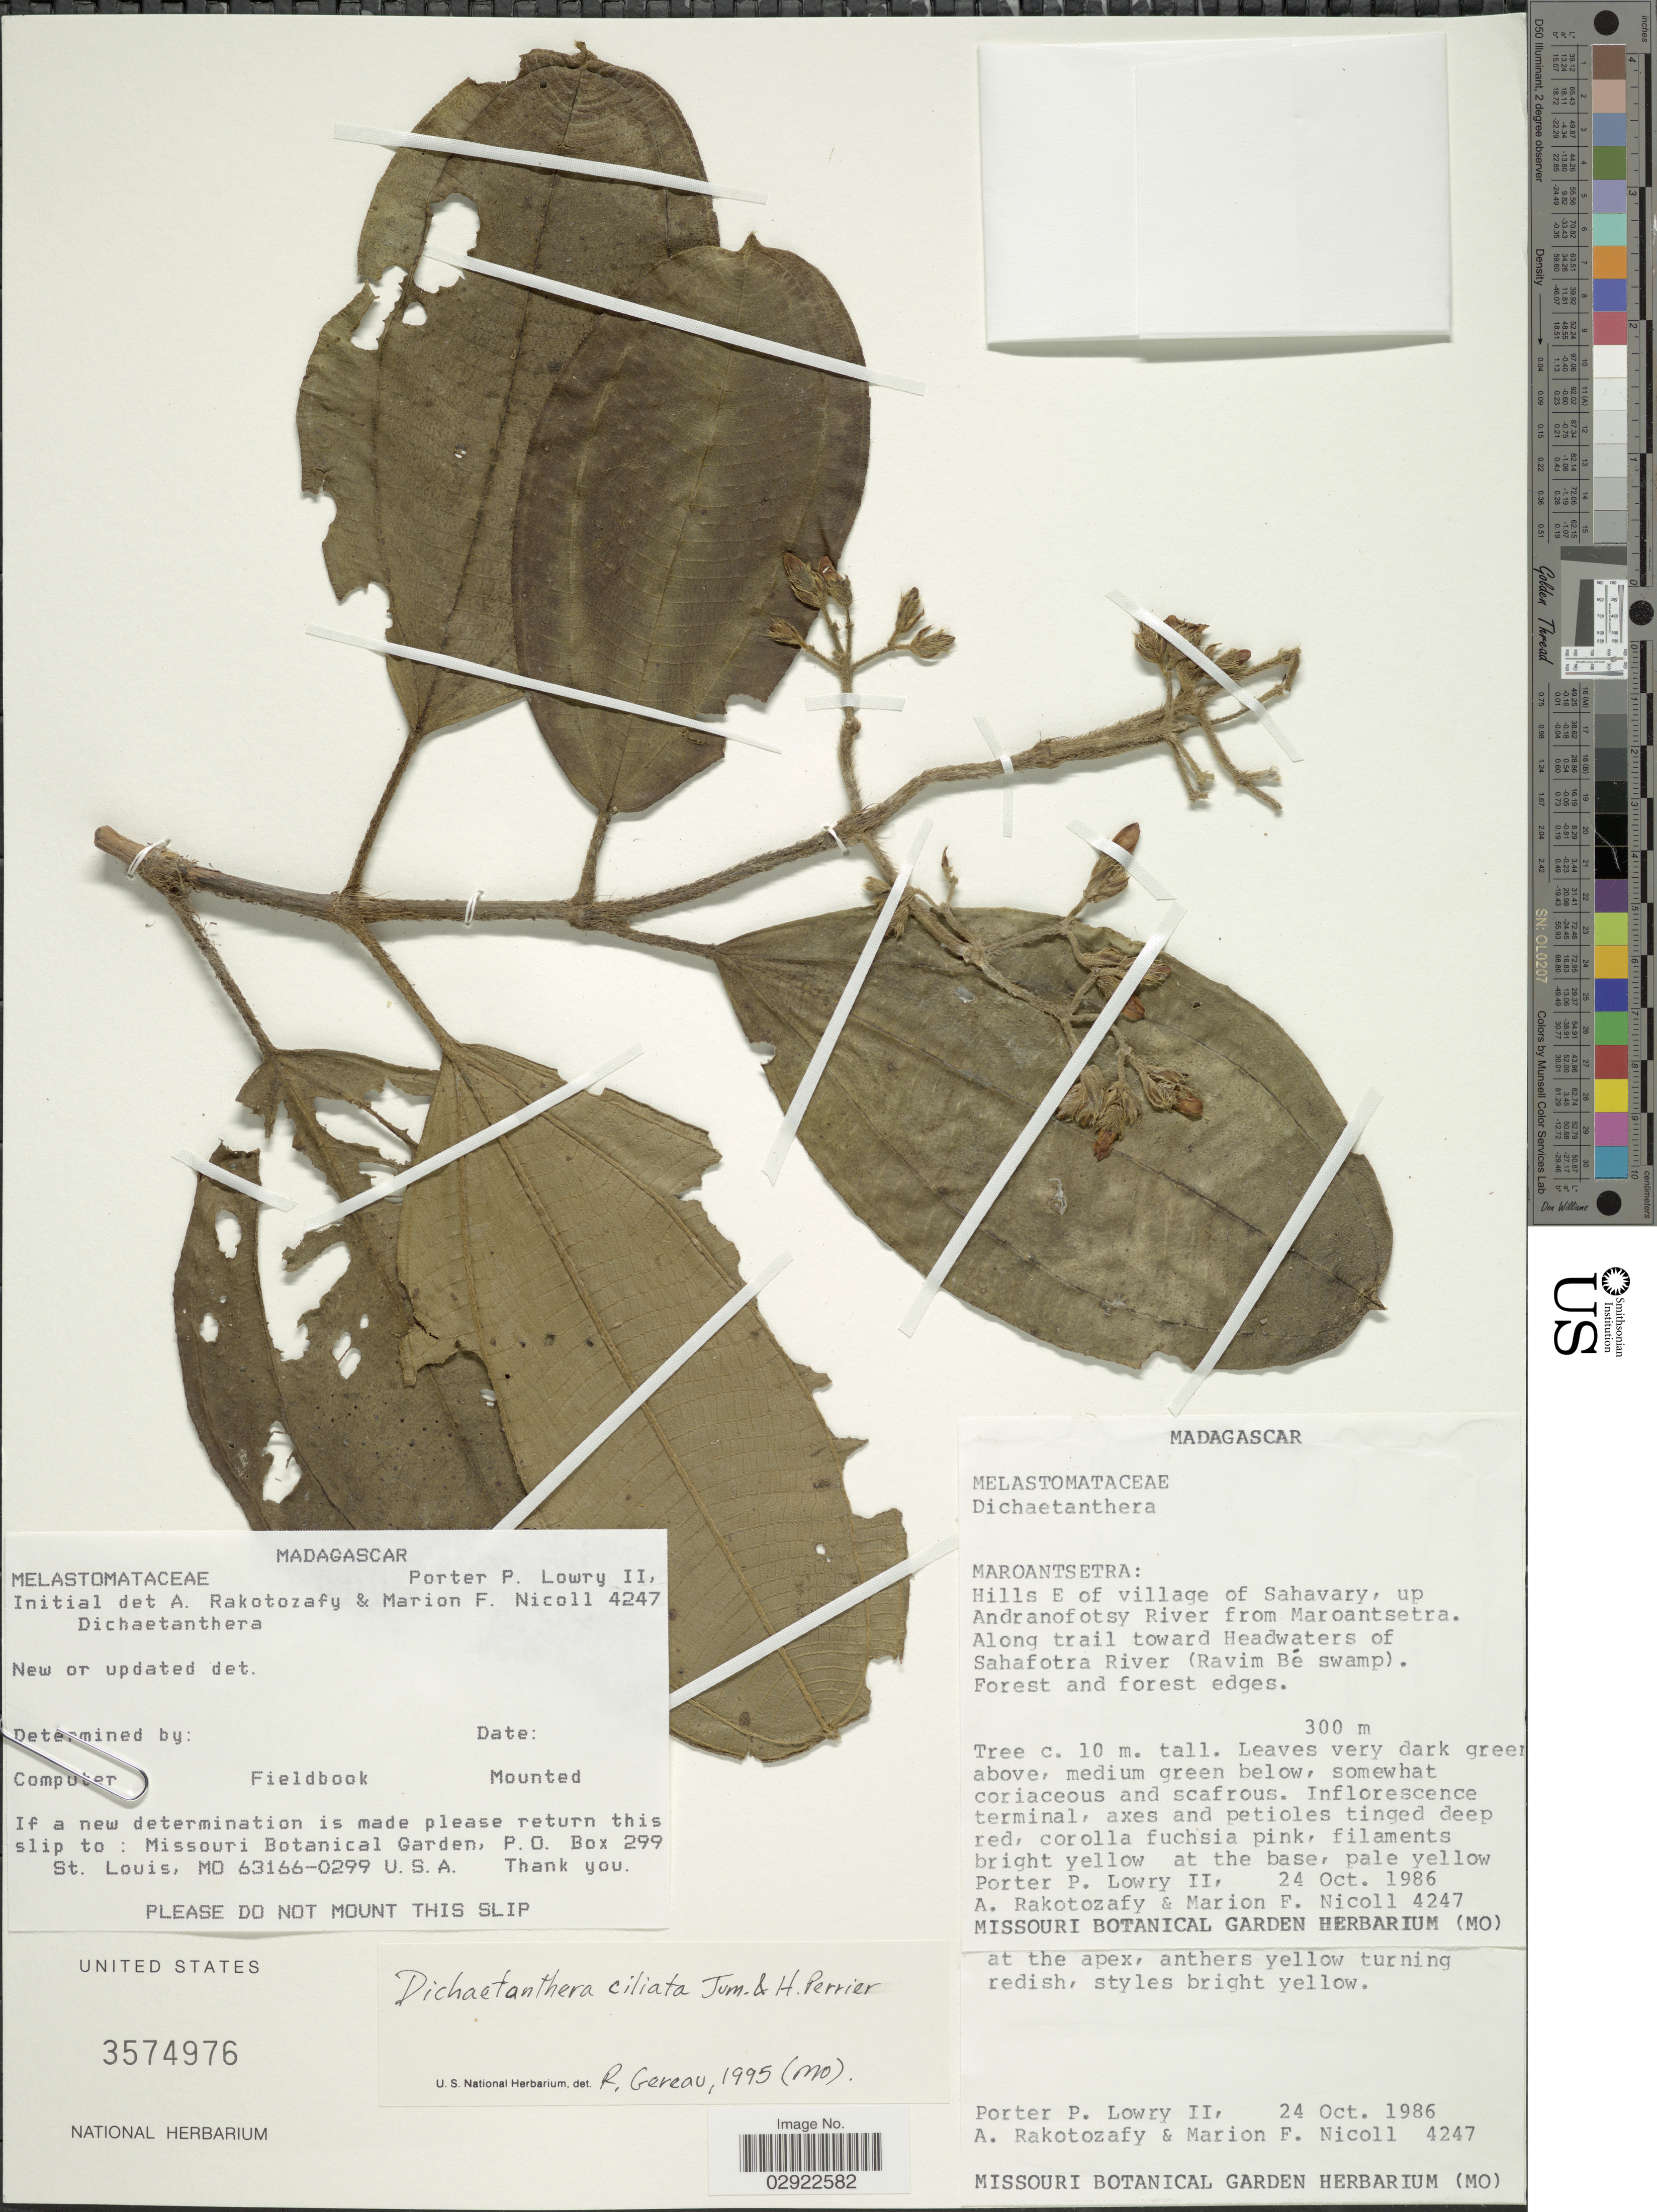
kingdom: Plantae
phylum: Tracheophyta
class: Magnoliopsida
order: Myrtales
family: Melastomataceae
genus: Dichaetanthera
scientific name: Dichaetanthera ciliata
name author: Jum. & H. Perrier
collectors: P. P. Lowry, A. Rakotozafy & M. F. Nicoll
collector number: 4247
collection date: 1986-10-24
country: Madagascar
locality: Maroantsetra: Hills E of village of Sahavary, up Andranofotsy River from Maroansetra. Along trail toward Headwaters of Sahafotra River (Ravim Bé swamp).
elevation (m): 300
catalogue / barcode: US 3574976